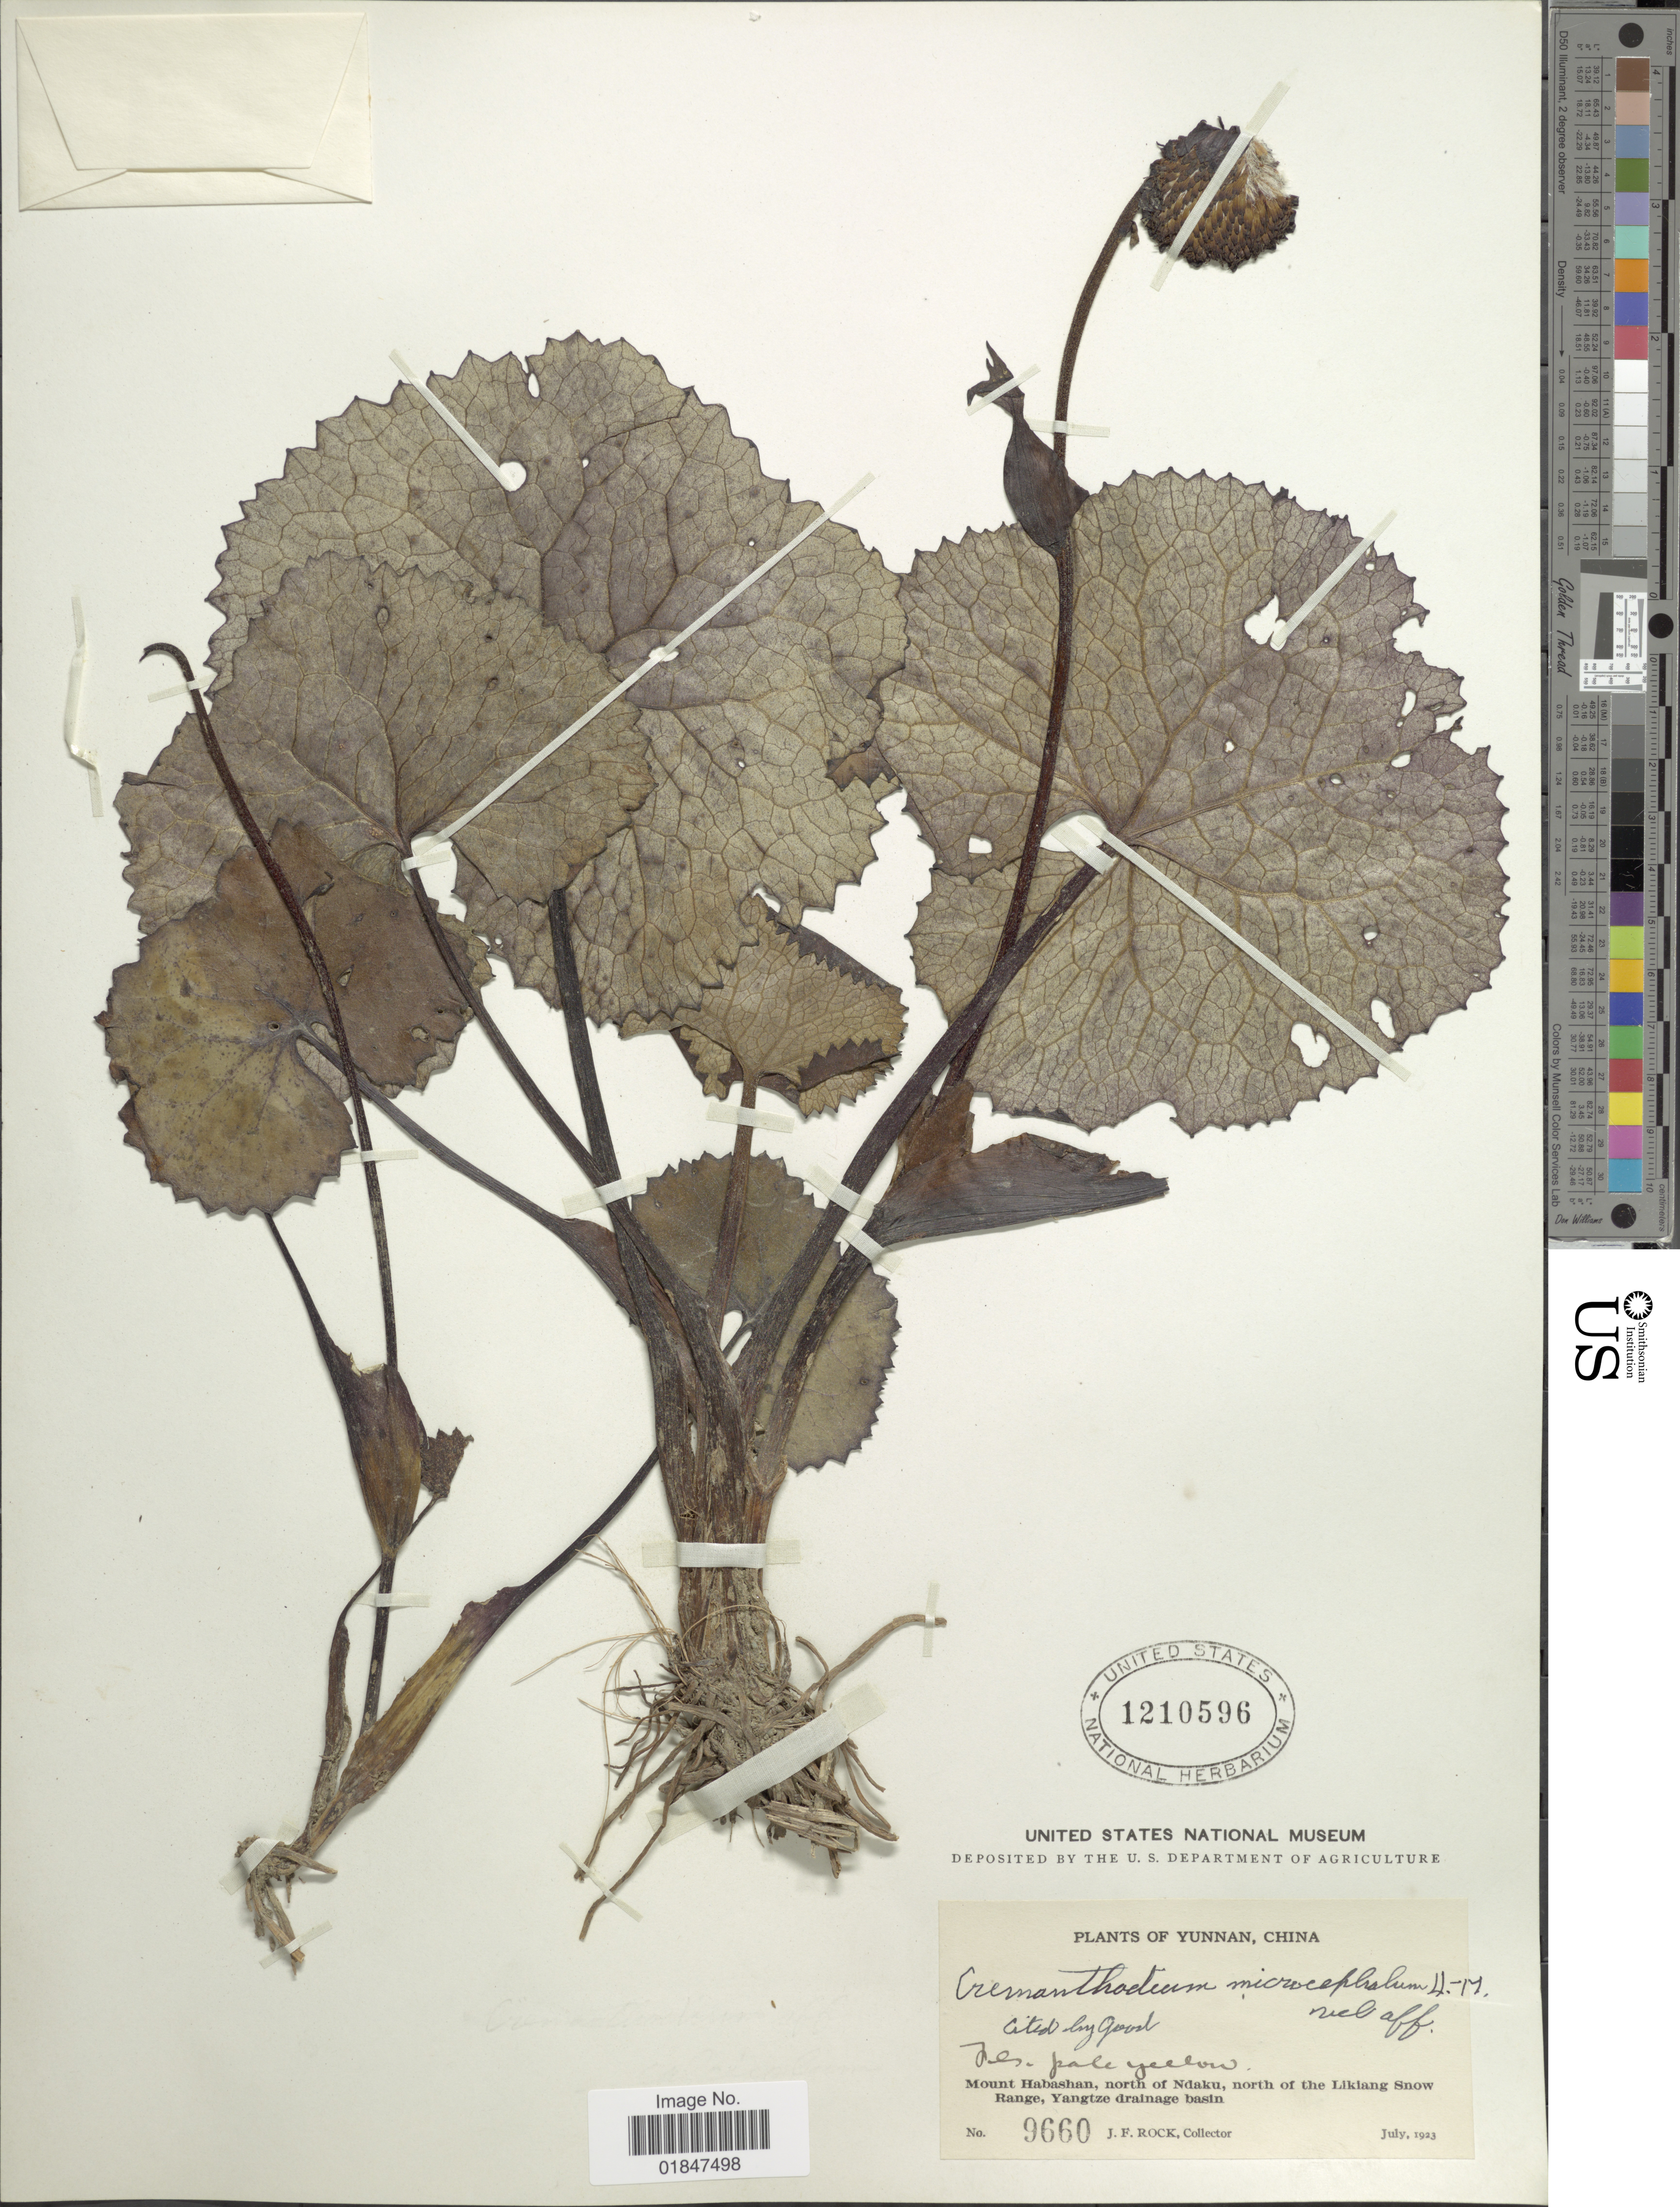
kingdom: Plantae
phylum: Tracheophyta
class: Magnoliopsida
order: Asterales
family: Asteraceae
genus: Cremanthodium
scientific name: Cremanthodium microcephala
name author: Hand.-Mazz.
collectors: J. Rock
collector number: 9660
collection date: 1923-07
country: China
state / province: Yunnan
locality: Mount Habashan, north of Ndaku, north of the Likiang Snow Range, Yangtze drainage basin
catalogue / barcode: US 1210596